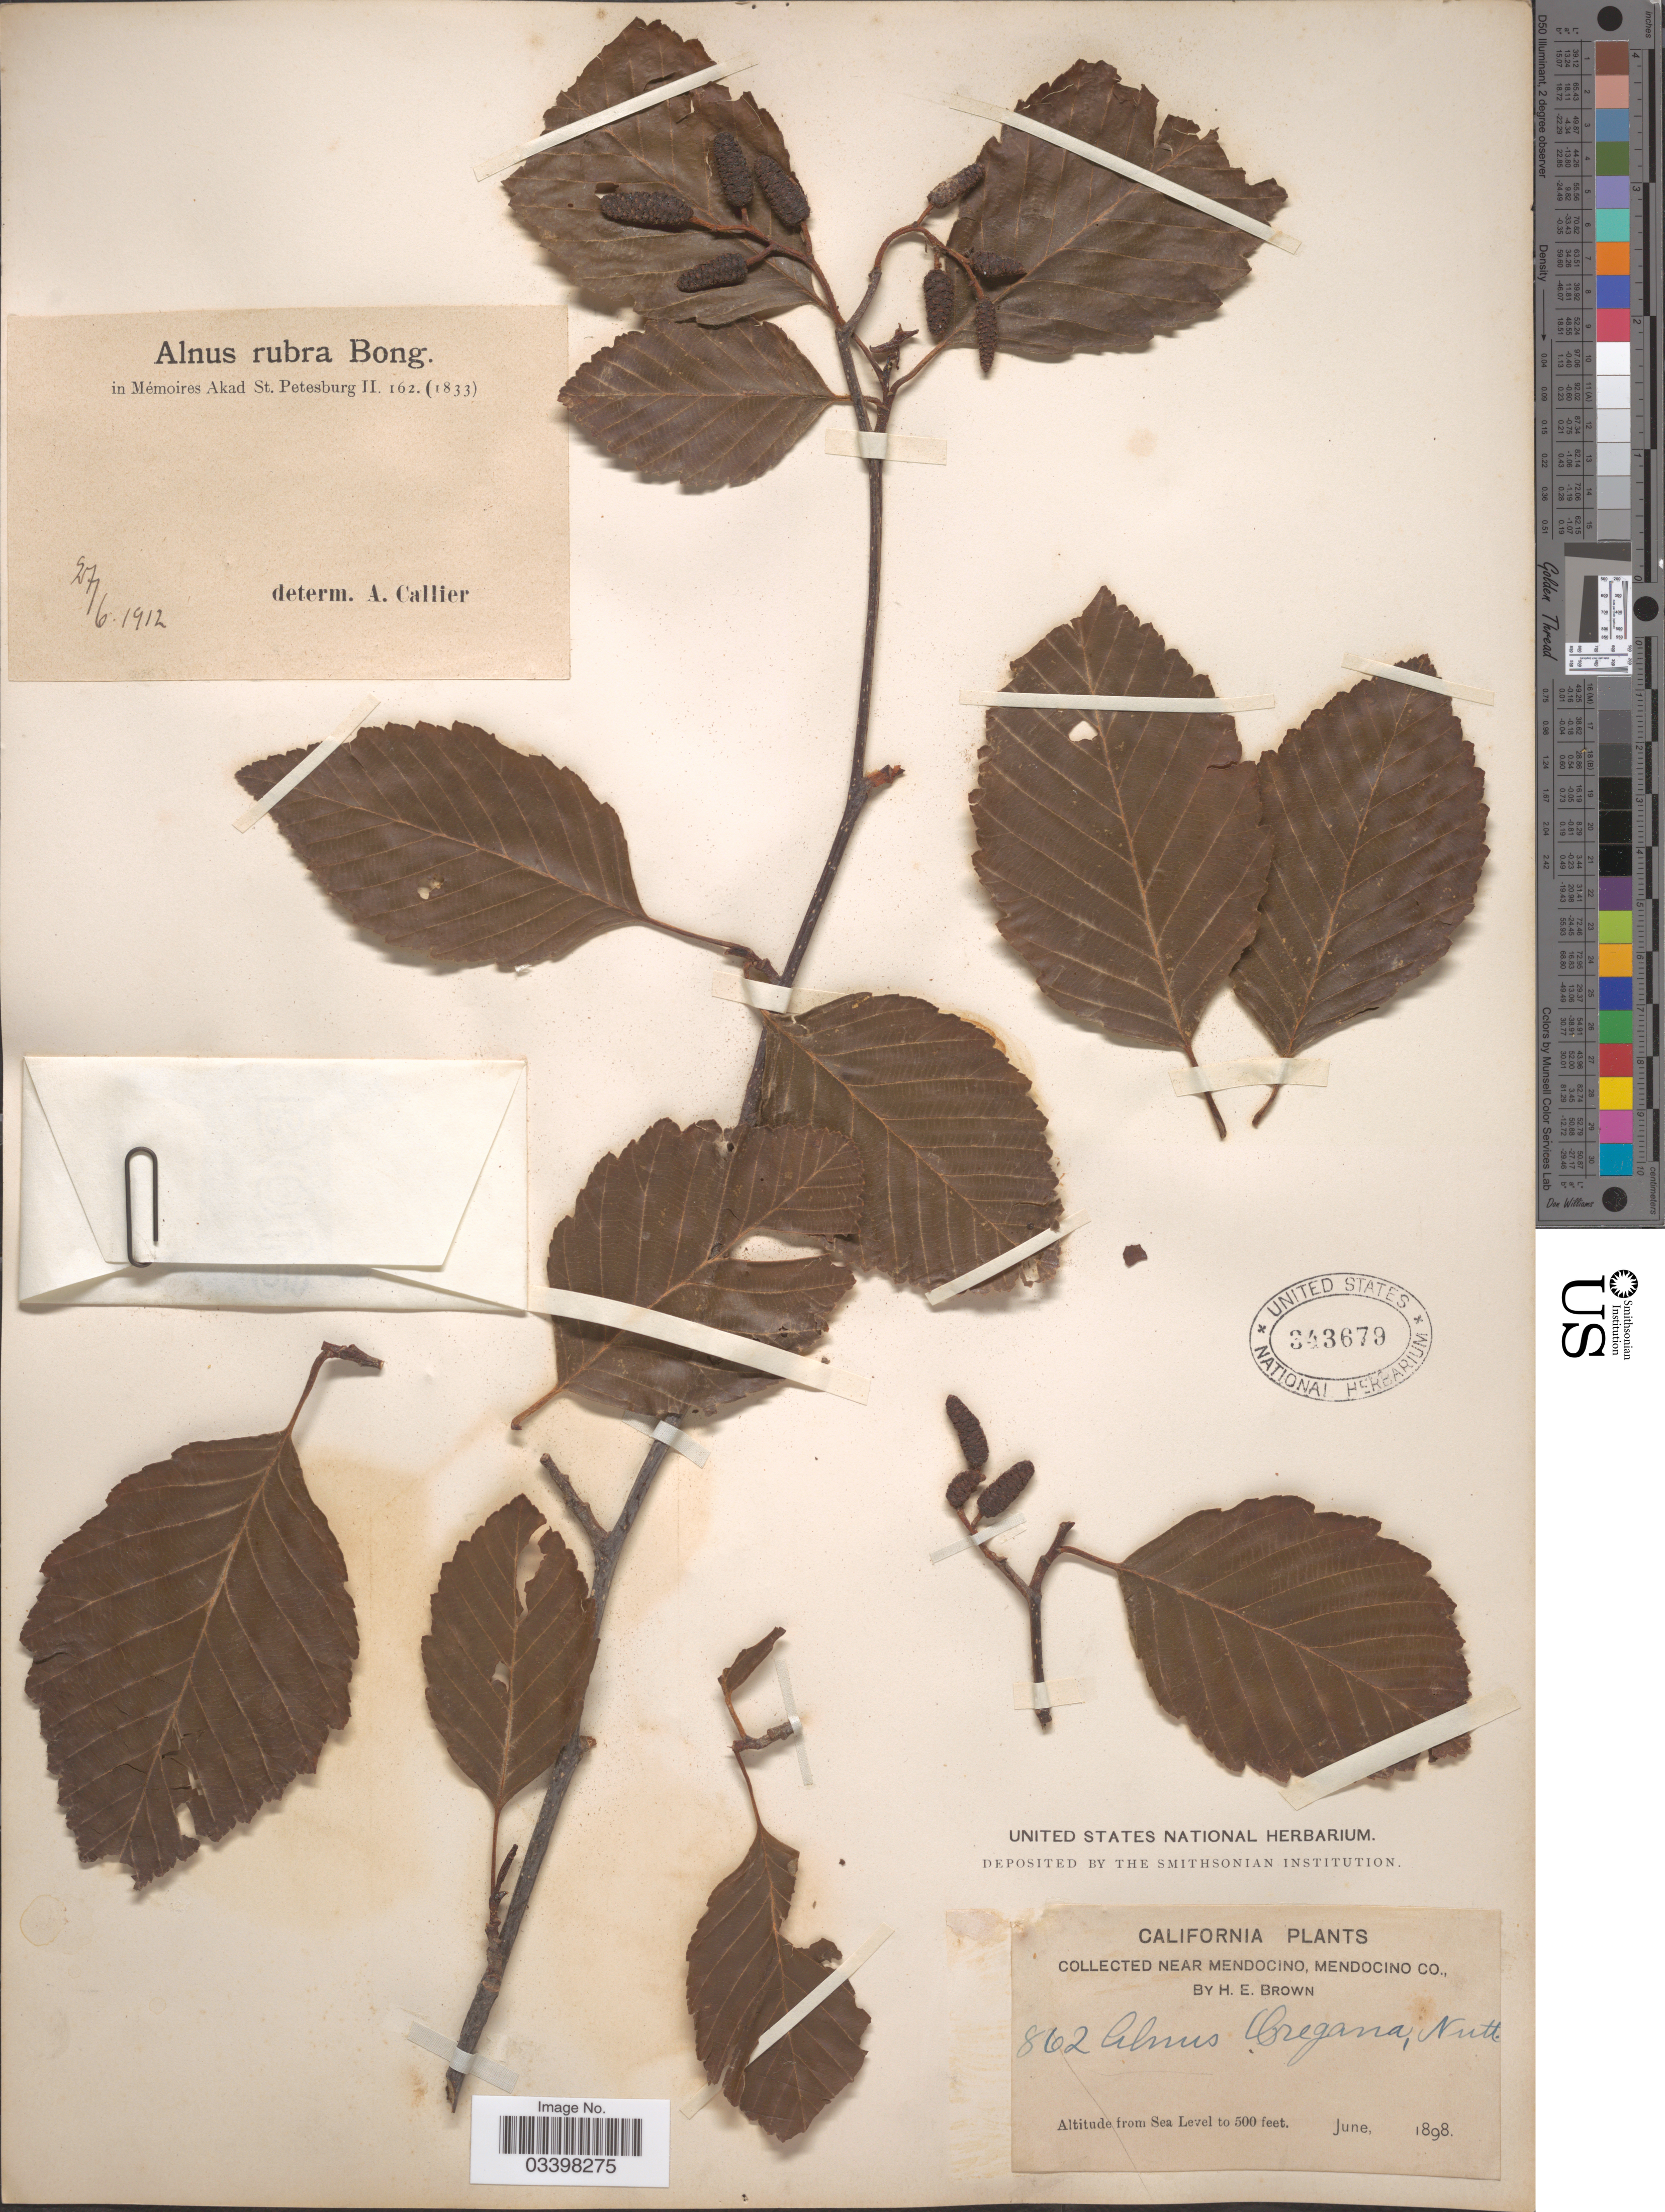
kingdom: Plantae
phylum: Tracheophyta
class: Magnoliopsida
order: Fagales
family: Betulaceae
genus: Alnus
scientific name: Alnus rubra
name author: Bong.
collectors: H. E. Brown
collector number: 862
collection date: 1898-06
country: United States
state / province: California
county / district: Mendocino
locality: Near Mendocino, Mendocino Co.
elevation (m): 0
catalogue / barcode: US 343679